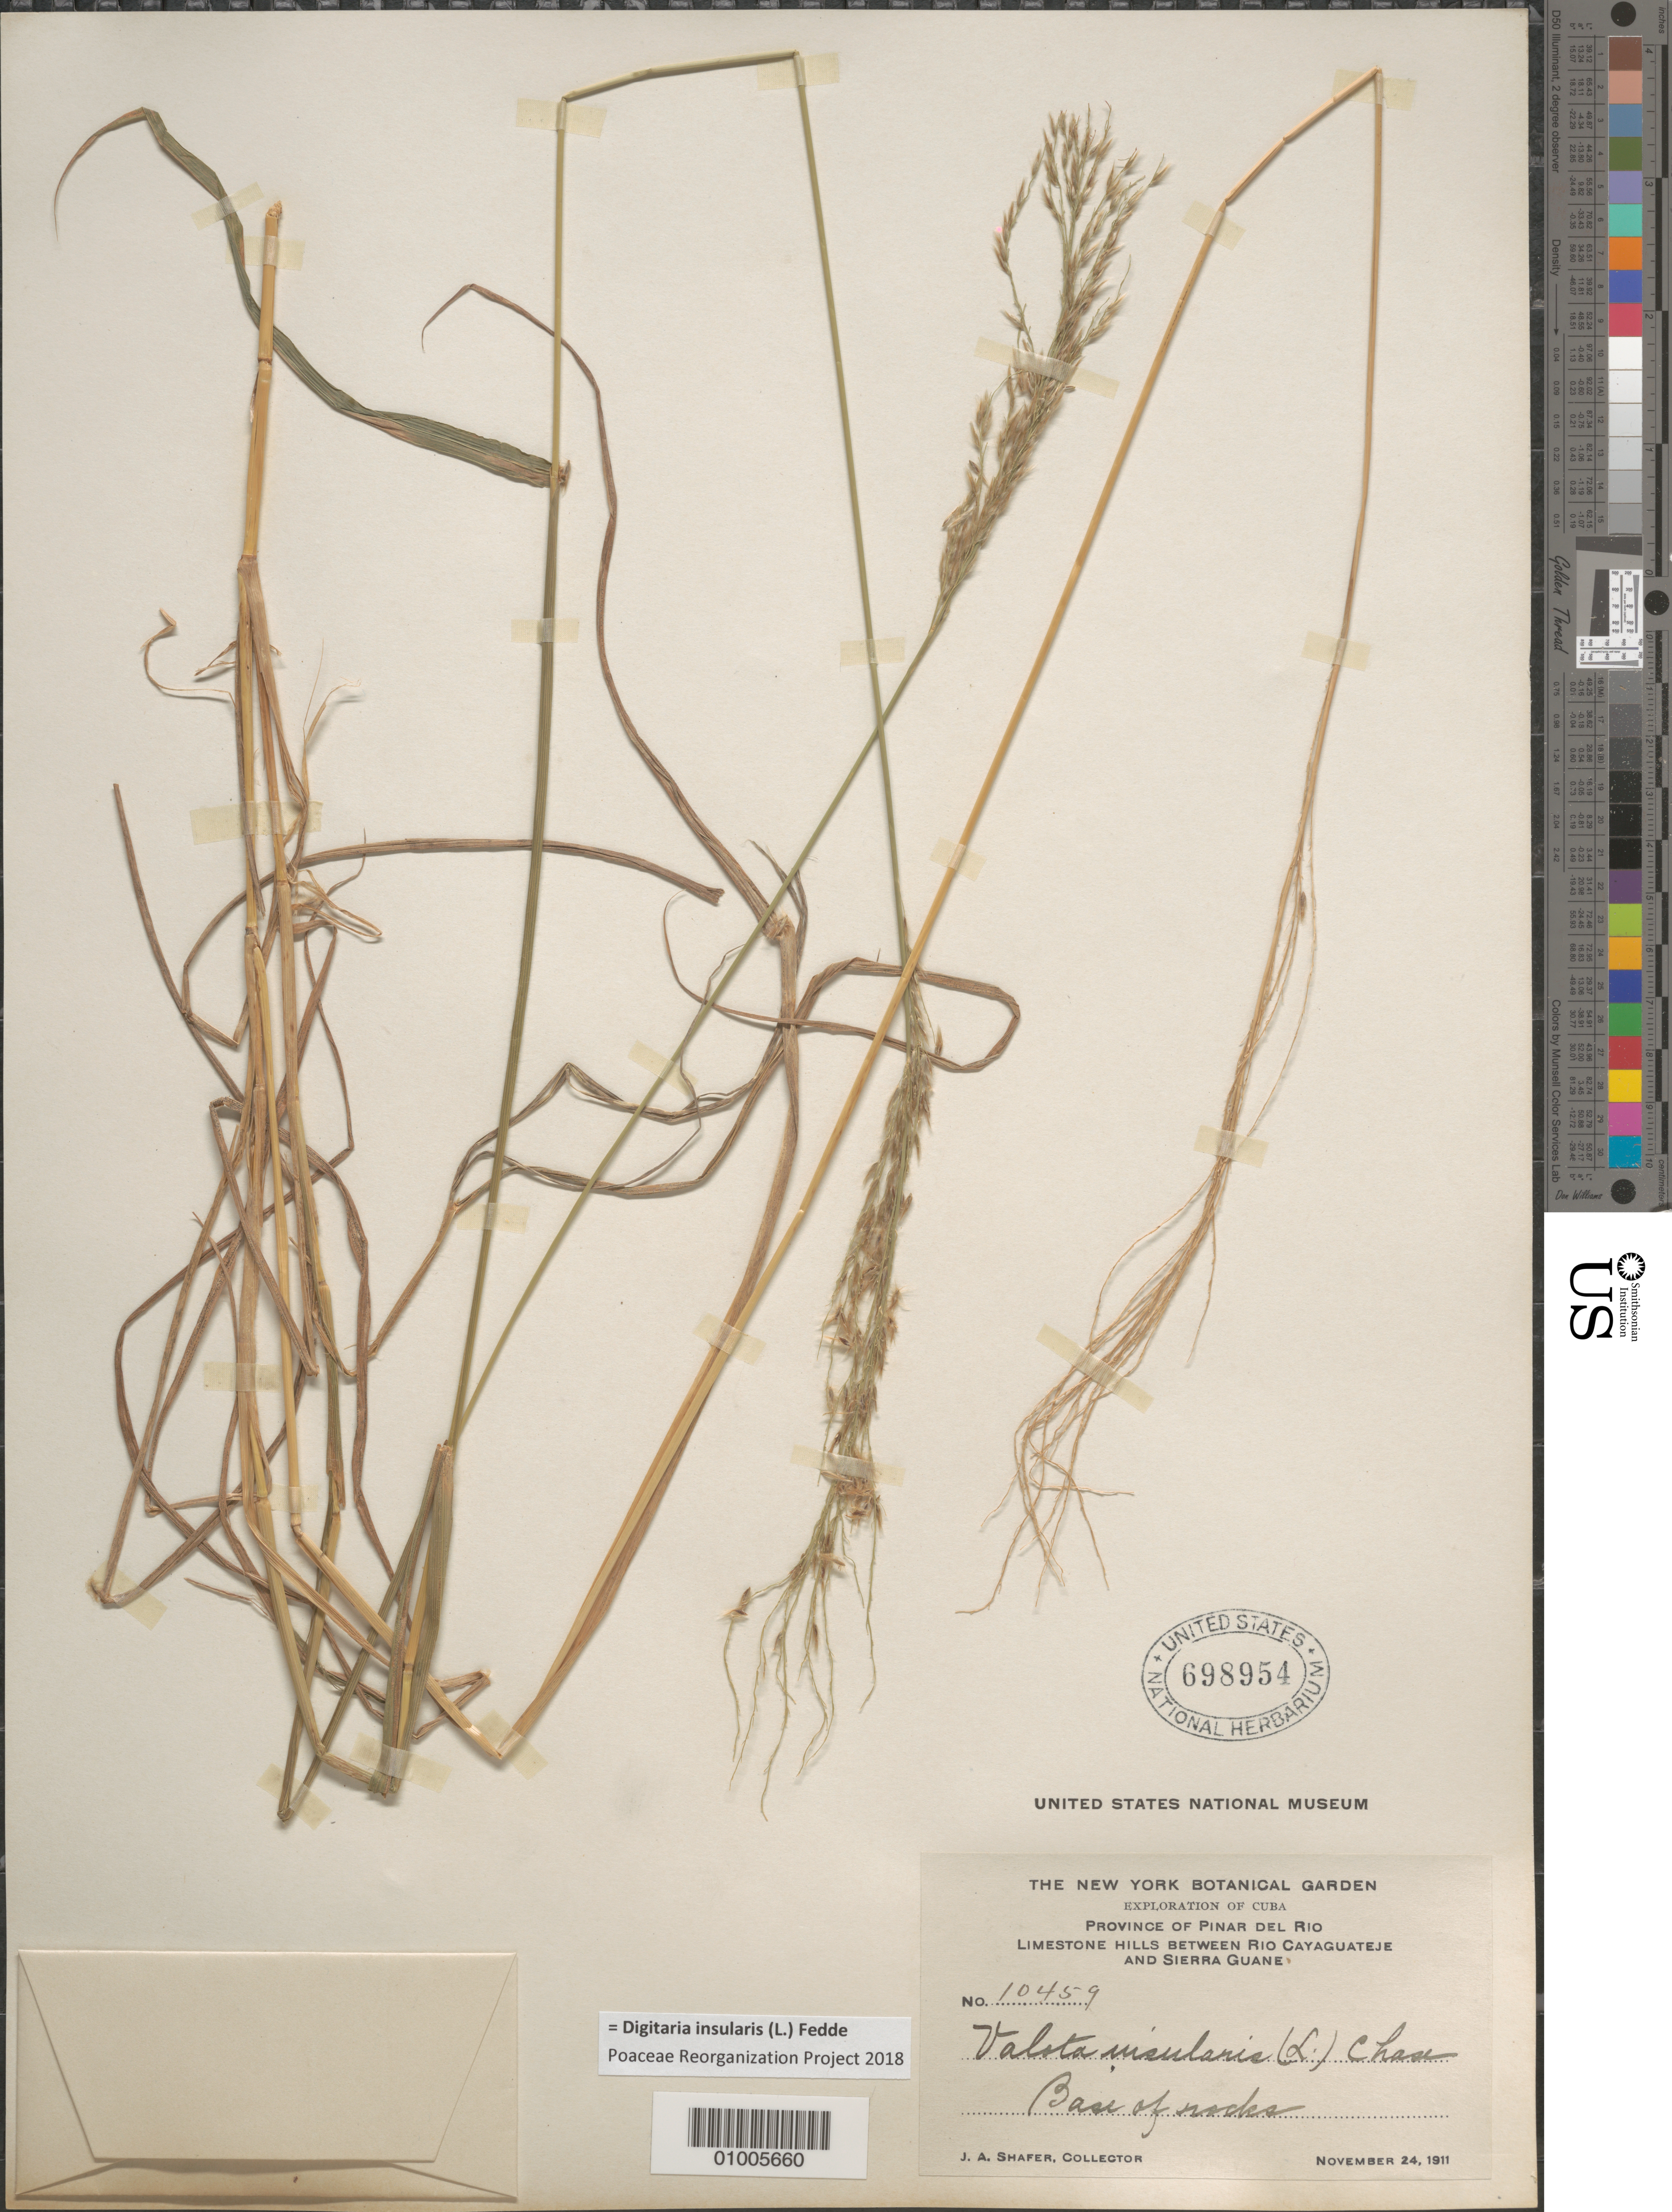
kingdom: Plantae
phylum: Tracheophyta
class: Liliopsida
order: Poales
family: Poaceae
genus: Digitaria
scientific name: Digitaria insularis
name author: (L.) Mez ex Ekman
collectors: J. A. Shafer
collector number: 10459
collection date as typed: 24 Nov 1911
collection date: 1911-11-24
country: Cuba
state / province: Pinar del Rio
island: Cuba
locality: Base of Roscks, Limestone Hills between RIo Cayaguajate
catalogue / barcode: US 698954